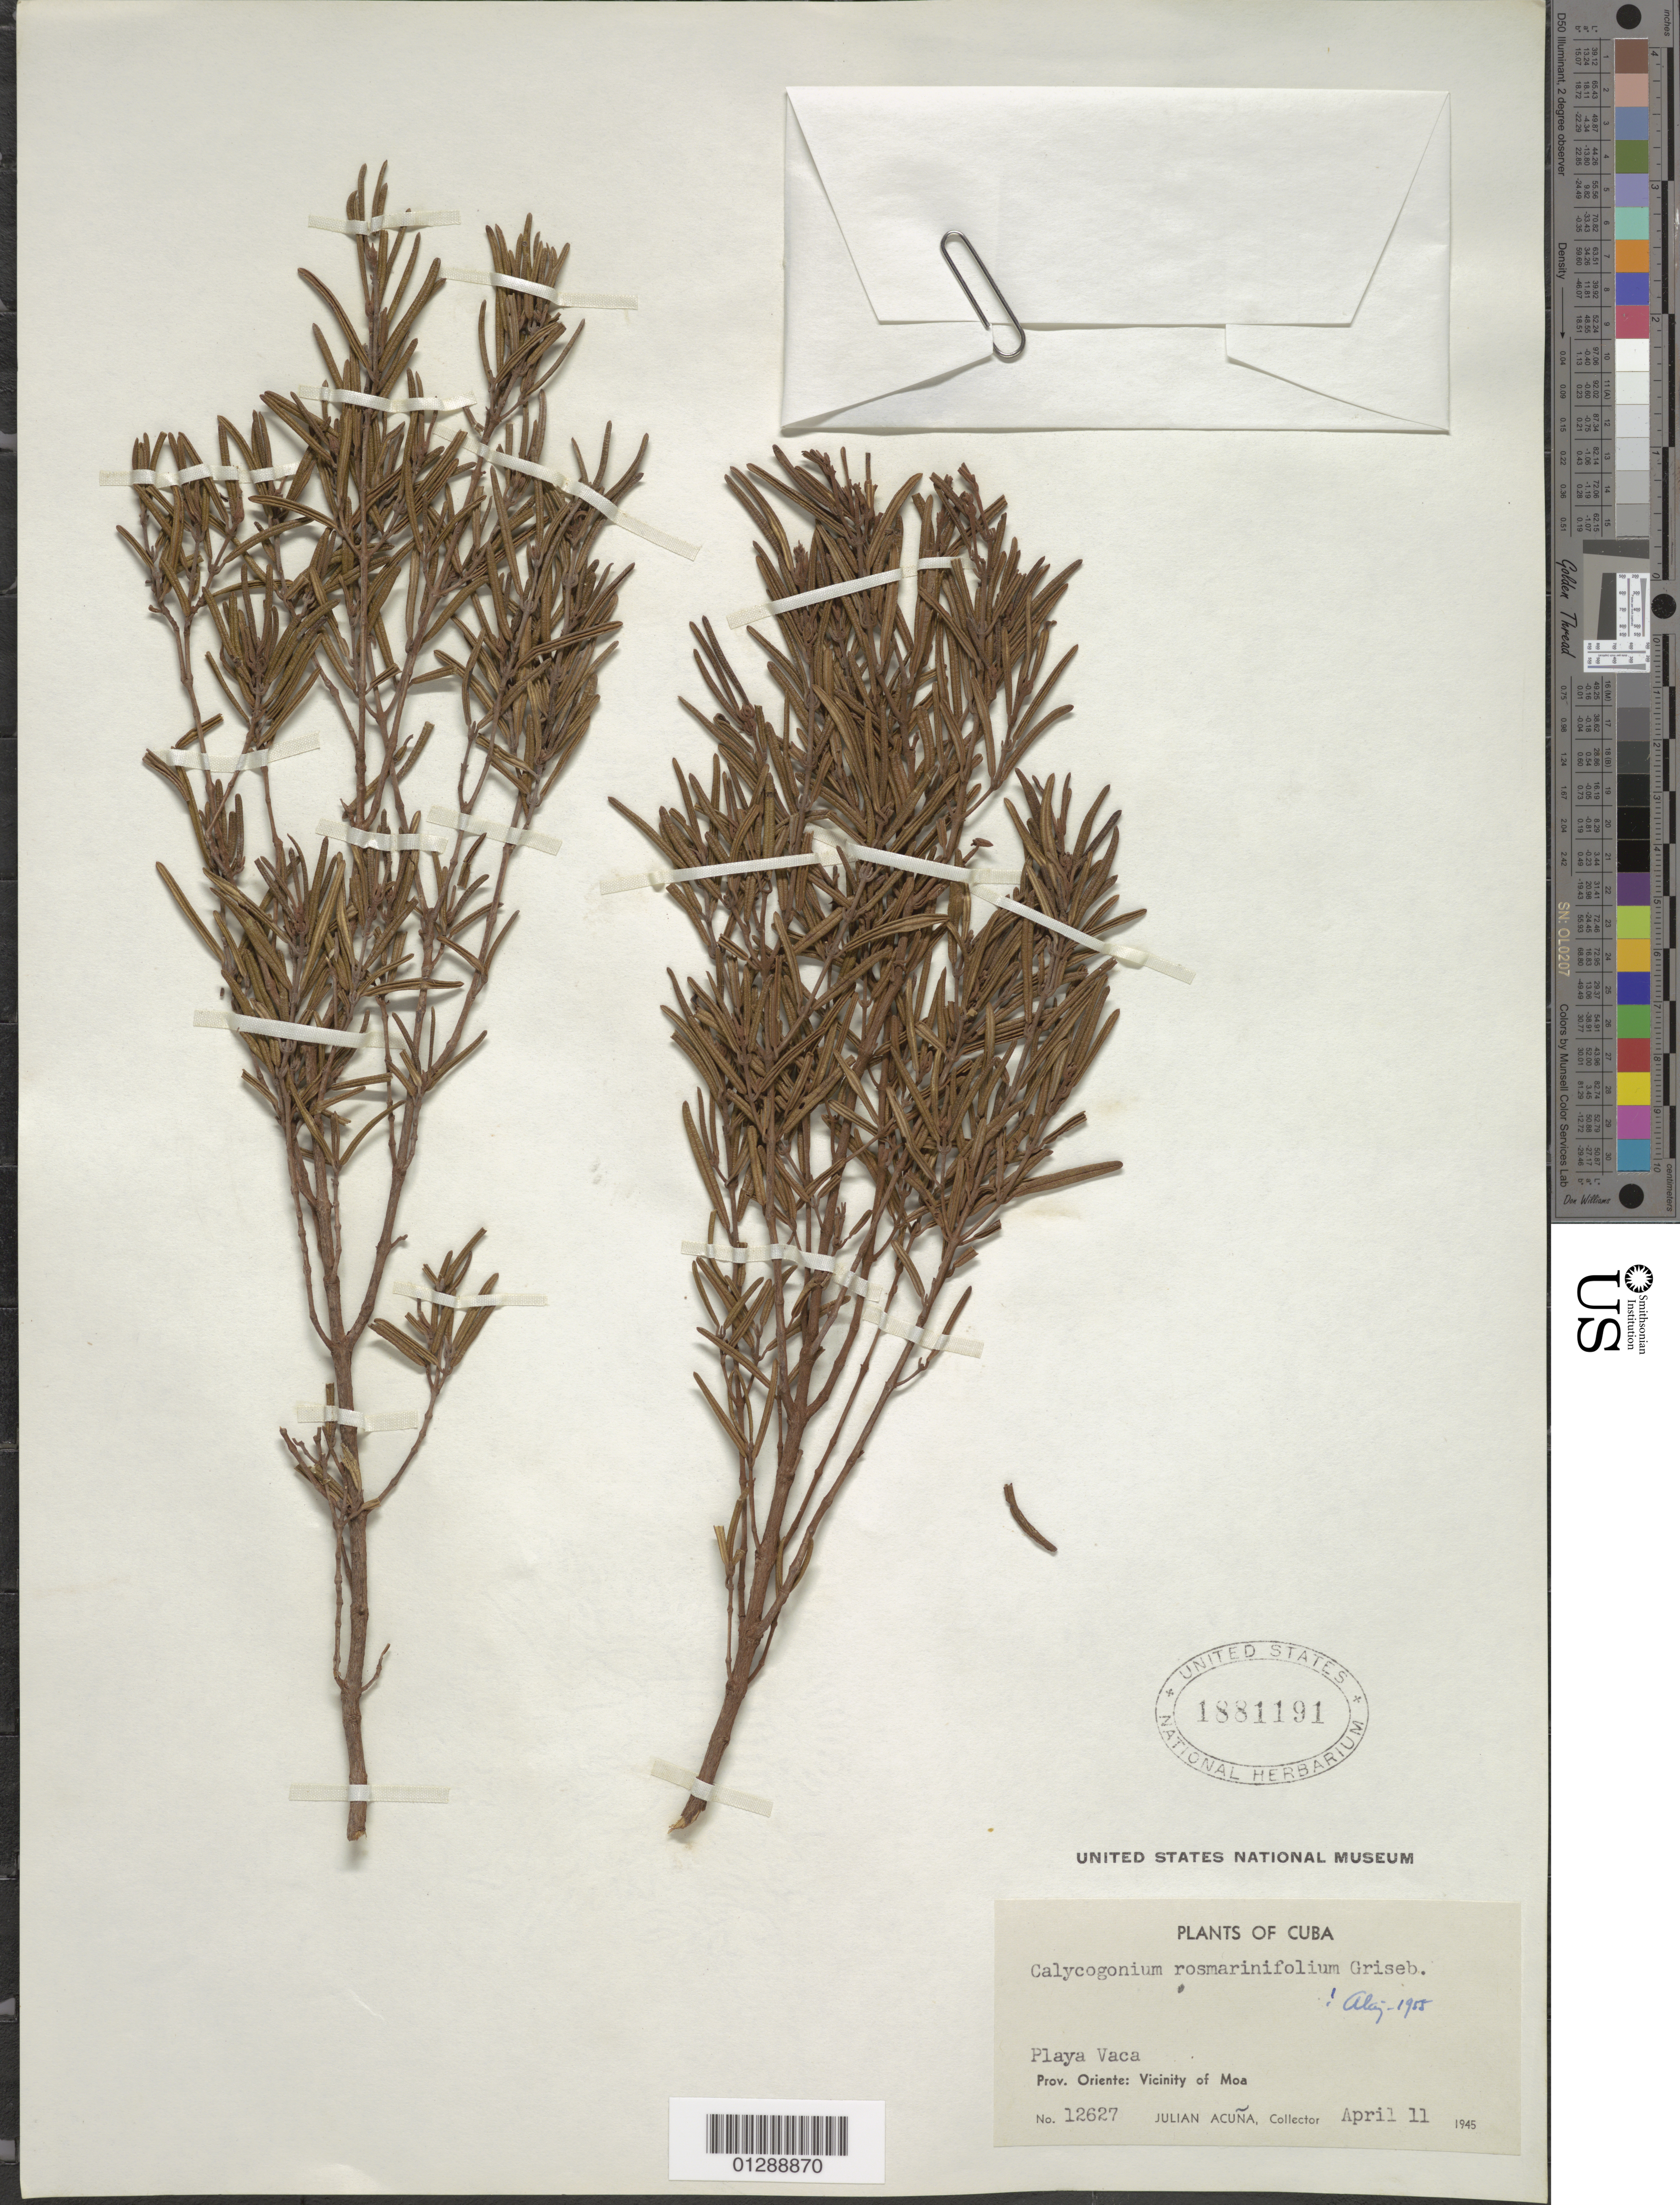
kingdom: Plantae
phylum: Tracheophyta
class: Magnoliopsida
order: Myrtales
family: Melastomataceae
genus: Calycogonium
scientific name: Calycogonium rosmariniifolium subsp. rosmariniifolium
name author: Griseb.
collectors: J. B. Acuña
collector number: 12627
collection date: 1945-04-11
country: Cuba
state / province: Holguín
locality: Oriente. Playa Vaca, vicinity of Moa.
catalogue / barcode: US 1881191